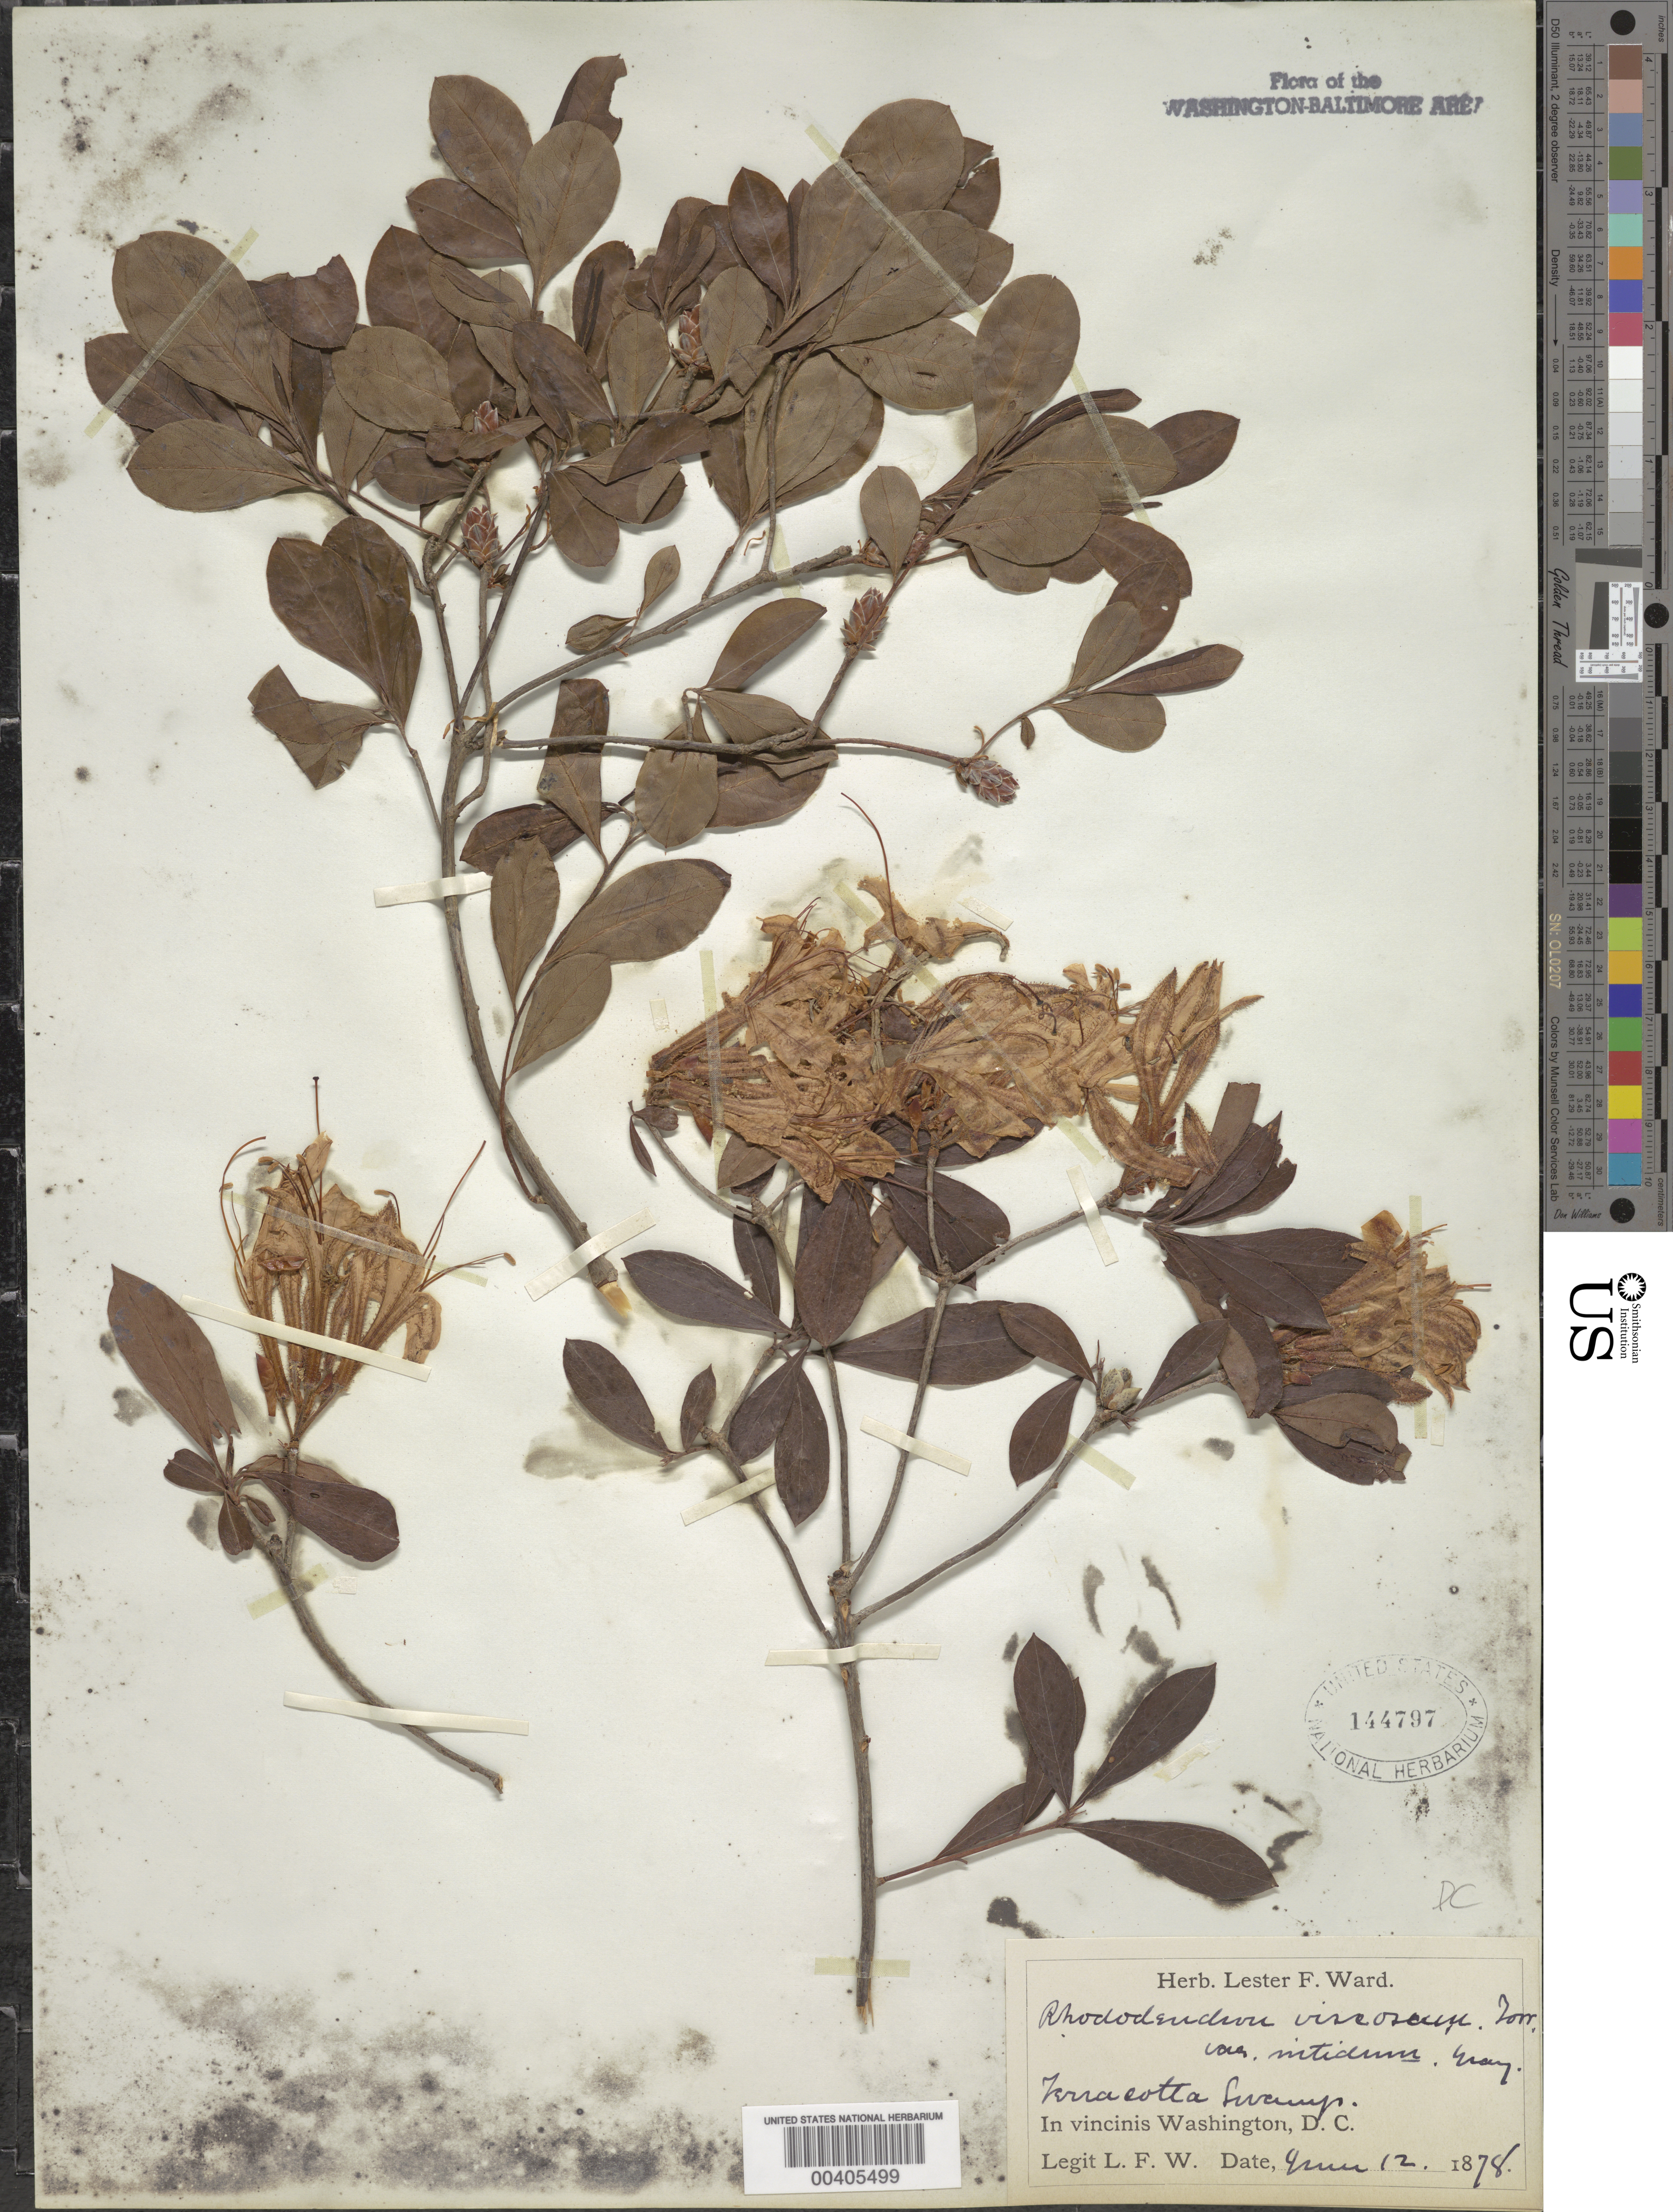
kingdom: Plantae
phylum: Tracheophyta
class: Magnoliopsida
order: Ericales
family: Ericaceae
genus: Rhododendron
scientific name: Rhododendron viscosum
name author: (L.) Torr.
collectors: F. V. Coville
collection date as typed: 10 May 1911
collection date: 1911-05-10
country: United States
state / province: Maryland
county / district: Prince George's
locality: Paint Branch Bog, near Beltsville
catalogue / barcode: US 865797